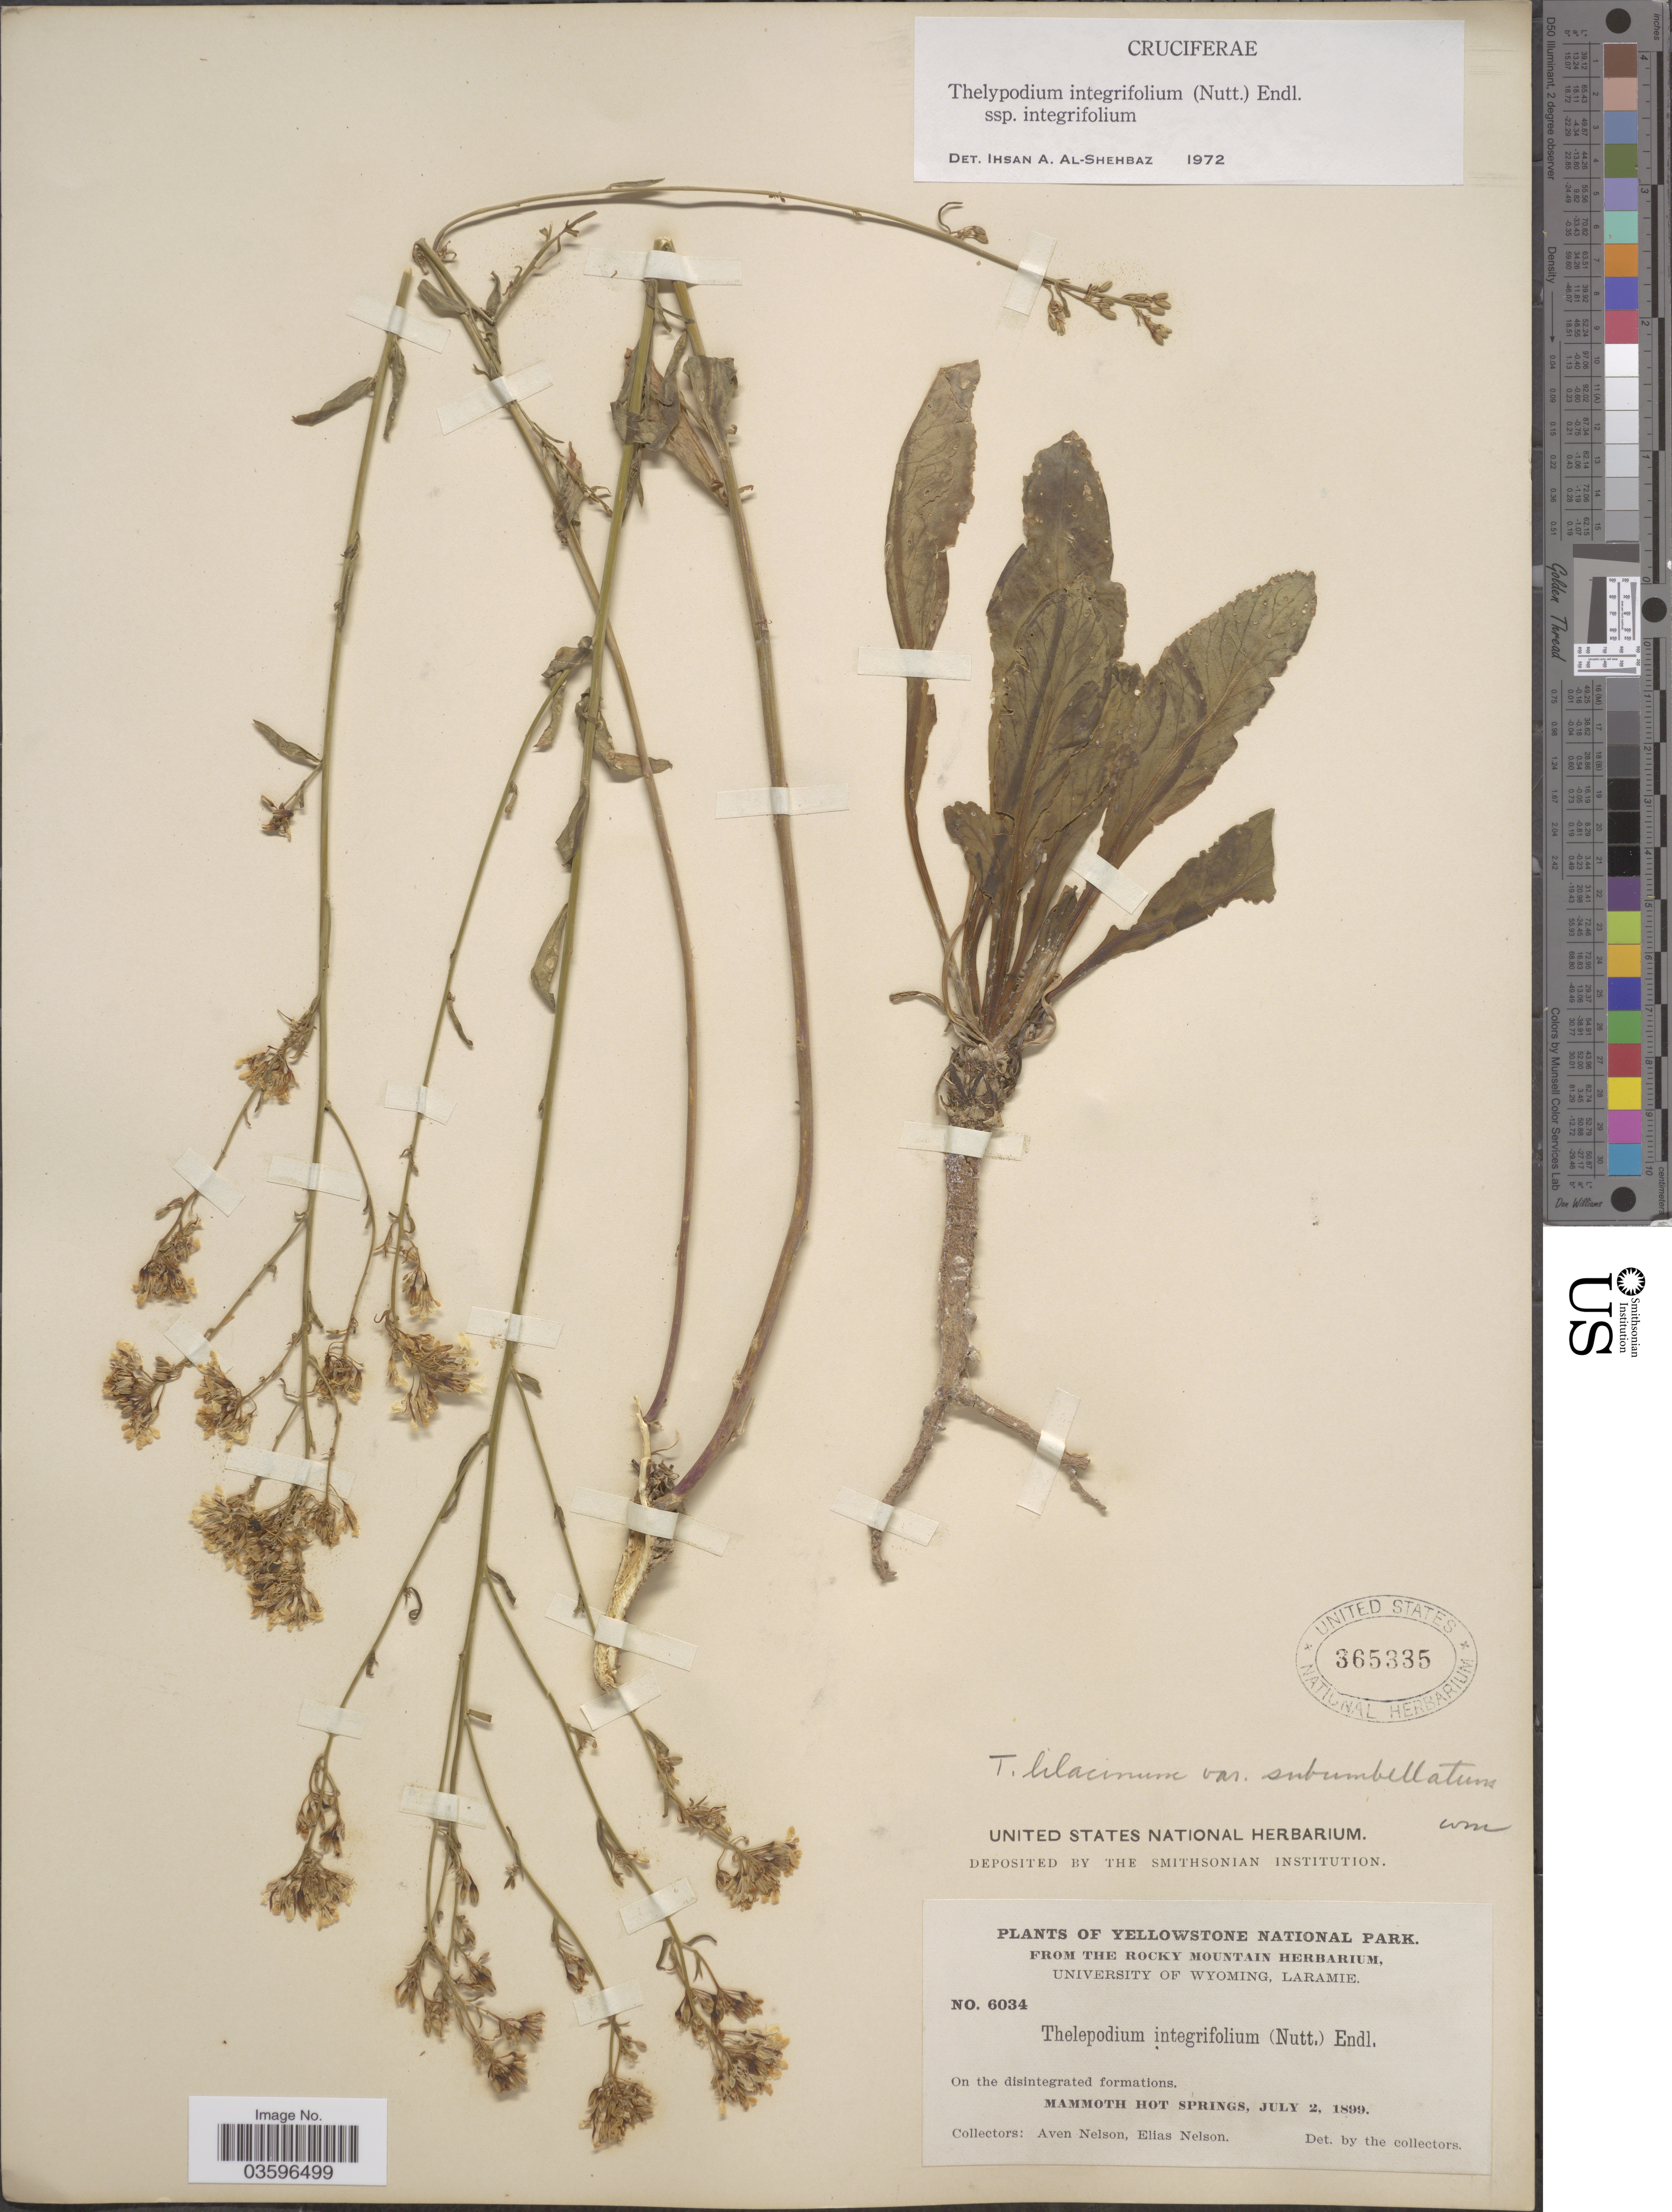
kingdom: Plantae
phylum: Tracheophyta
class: Magnoliopsida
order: Brassicales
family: Brassicaceae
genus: Thelypodium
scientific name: Thelypodium integrifolium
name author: (Nutt.) Endl.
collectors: A. Nelson & E. Nelson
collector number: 6034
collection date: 1899-07-02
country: United States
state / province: Wyoming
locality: Yellowstone National Park. Mammoth Hot Springs.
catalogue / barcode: US 365335